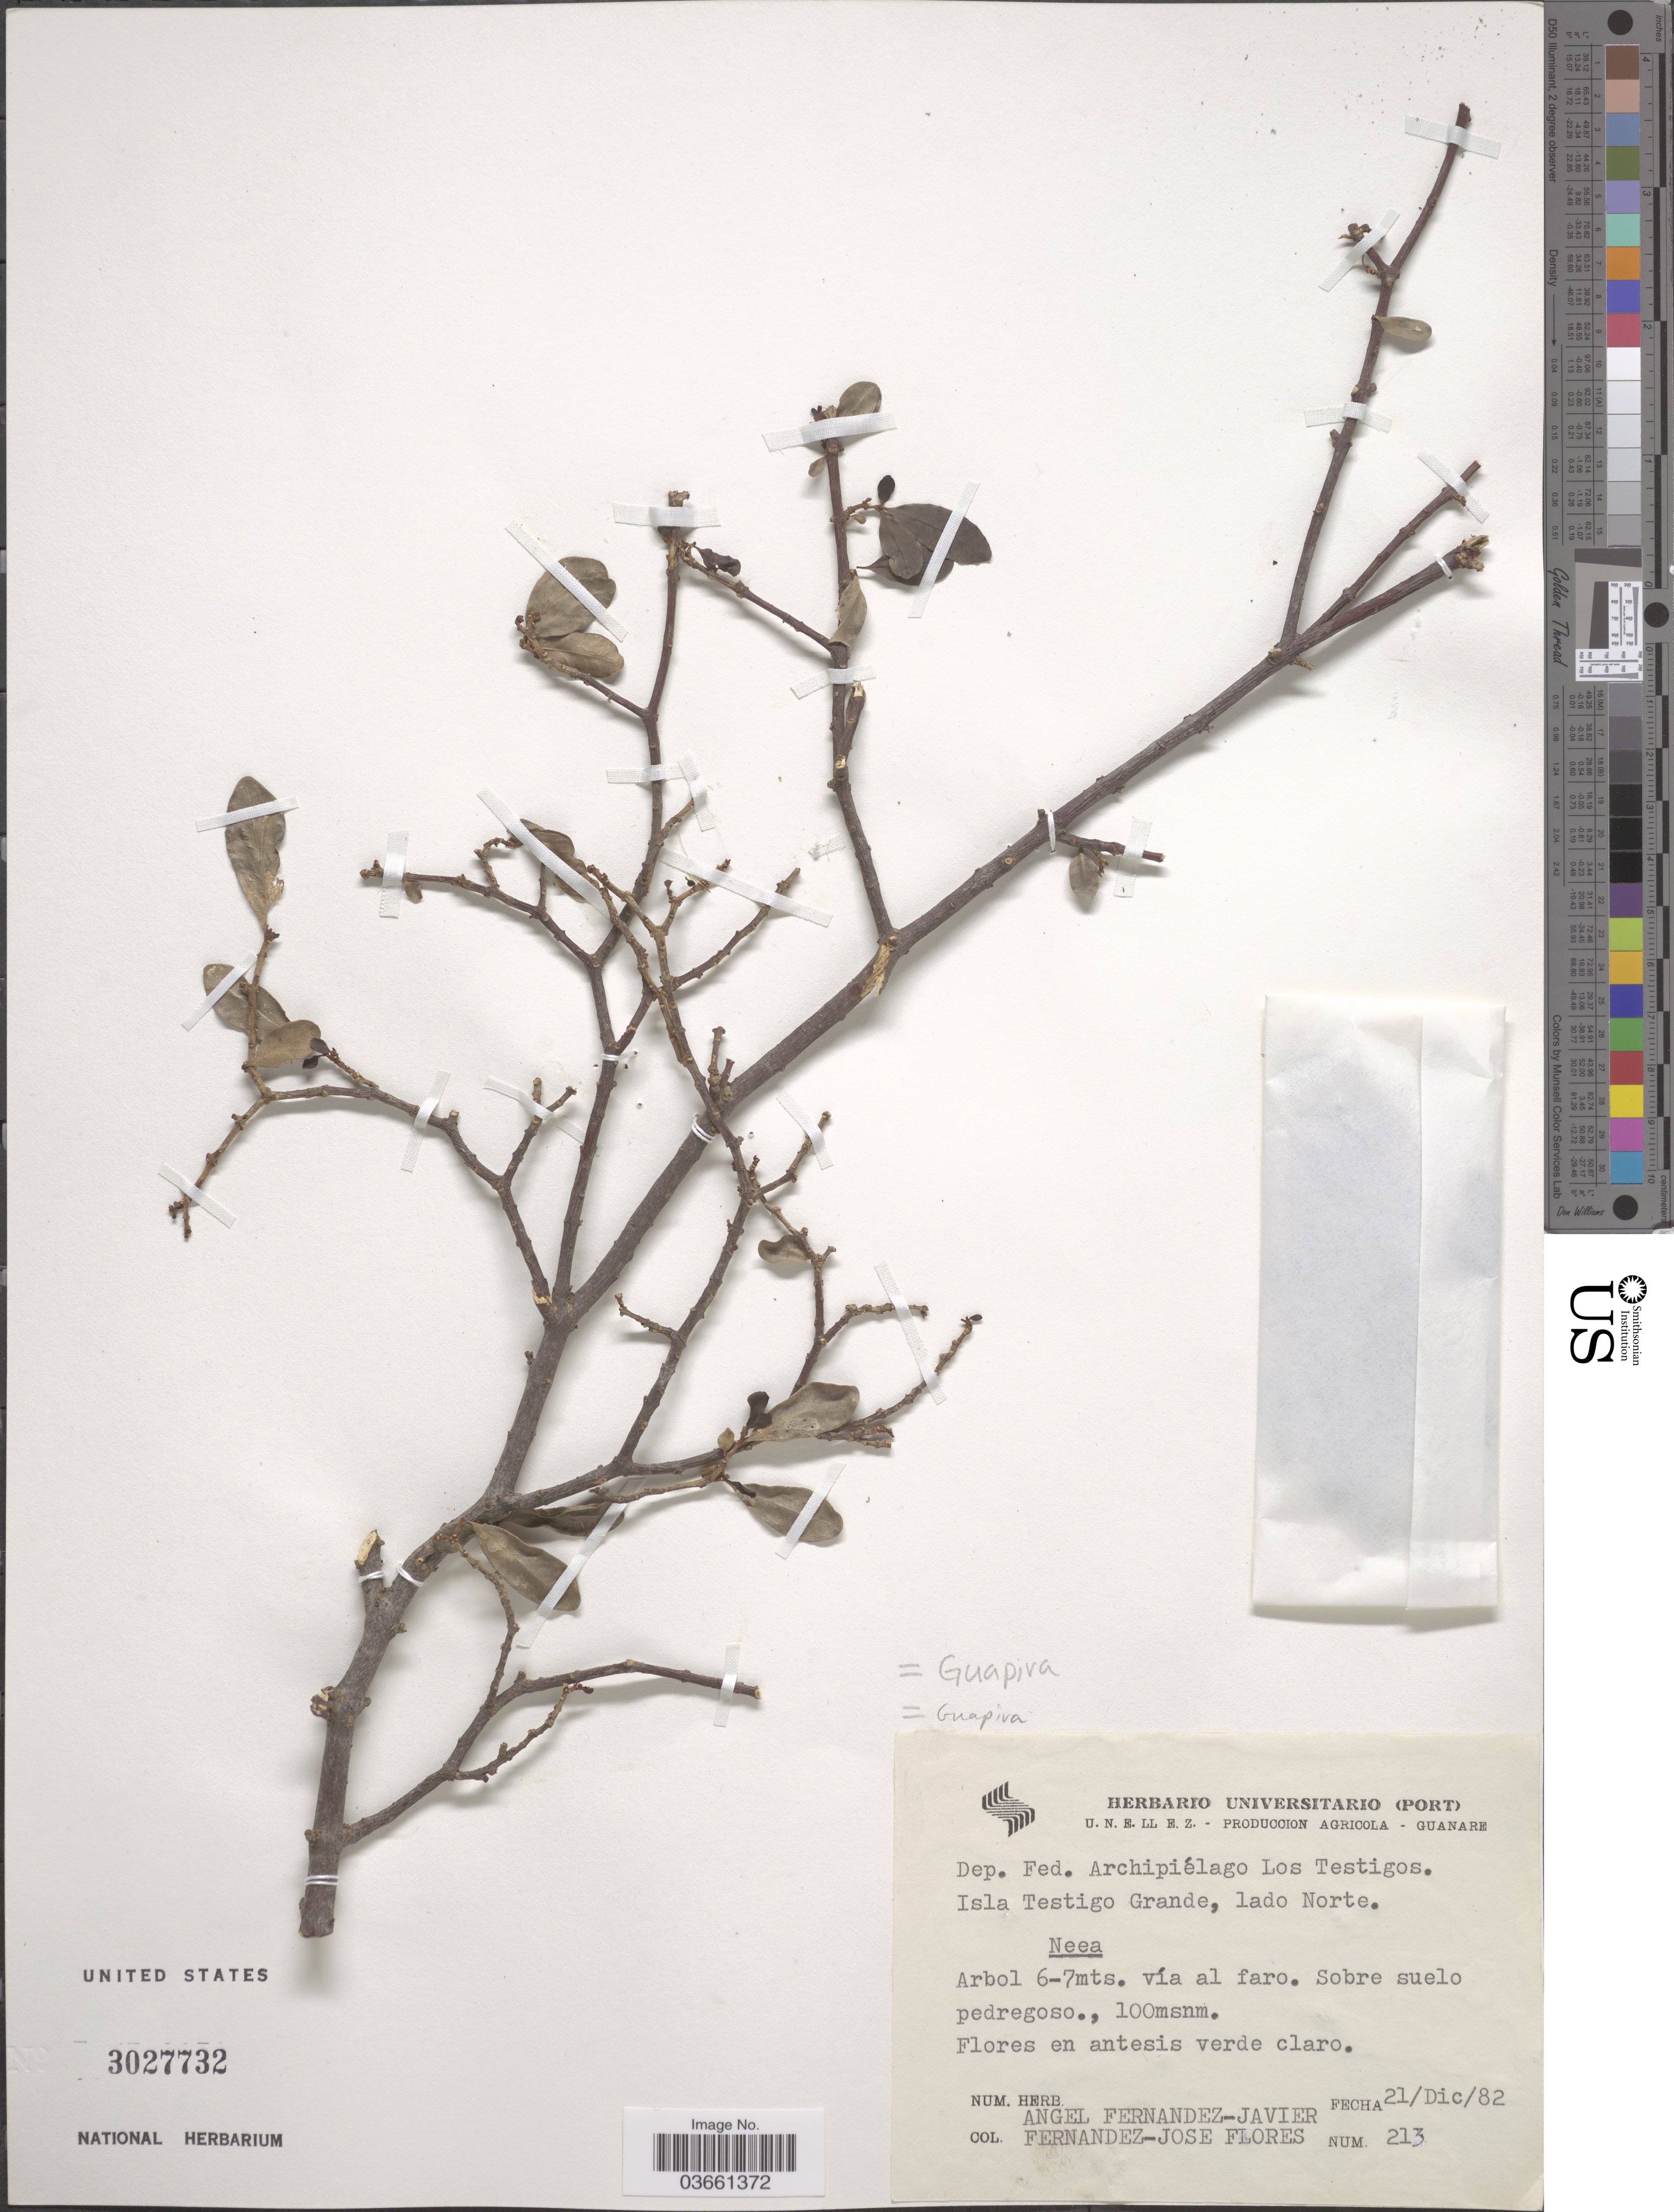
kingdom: Plantae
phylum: Tracheophyta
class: Magnoliopsida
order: Caryophyllales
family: Nyctaginaceae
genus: Guapira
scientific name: Guapira sp.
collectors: Á. Fernández, J. Fernández & J. Flores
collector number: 213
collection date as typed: Transcribed d/m/y: 21/12/82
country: Venezuela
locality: Dep. Fed. Archipiélago Los Testigos. Isla Testigo Grande, lado Norte.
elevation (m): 100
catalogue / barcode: US 3027732